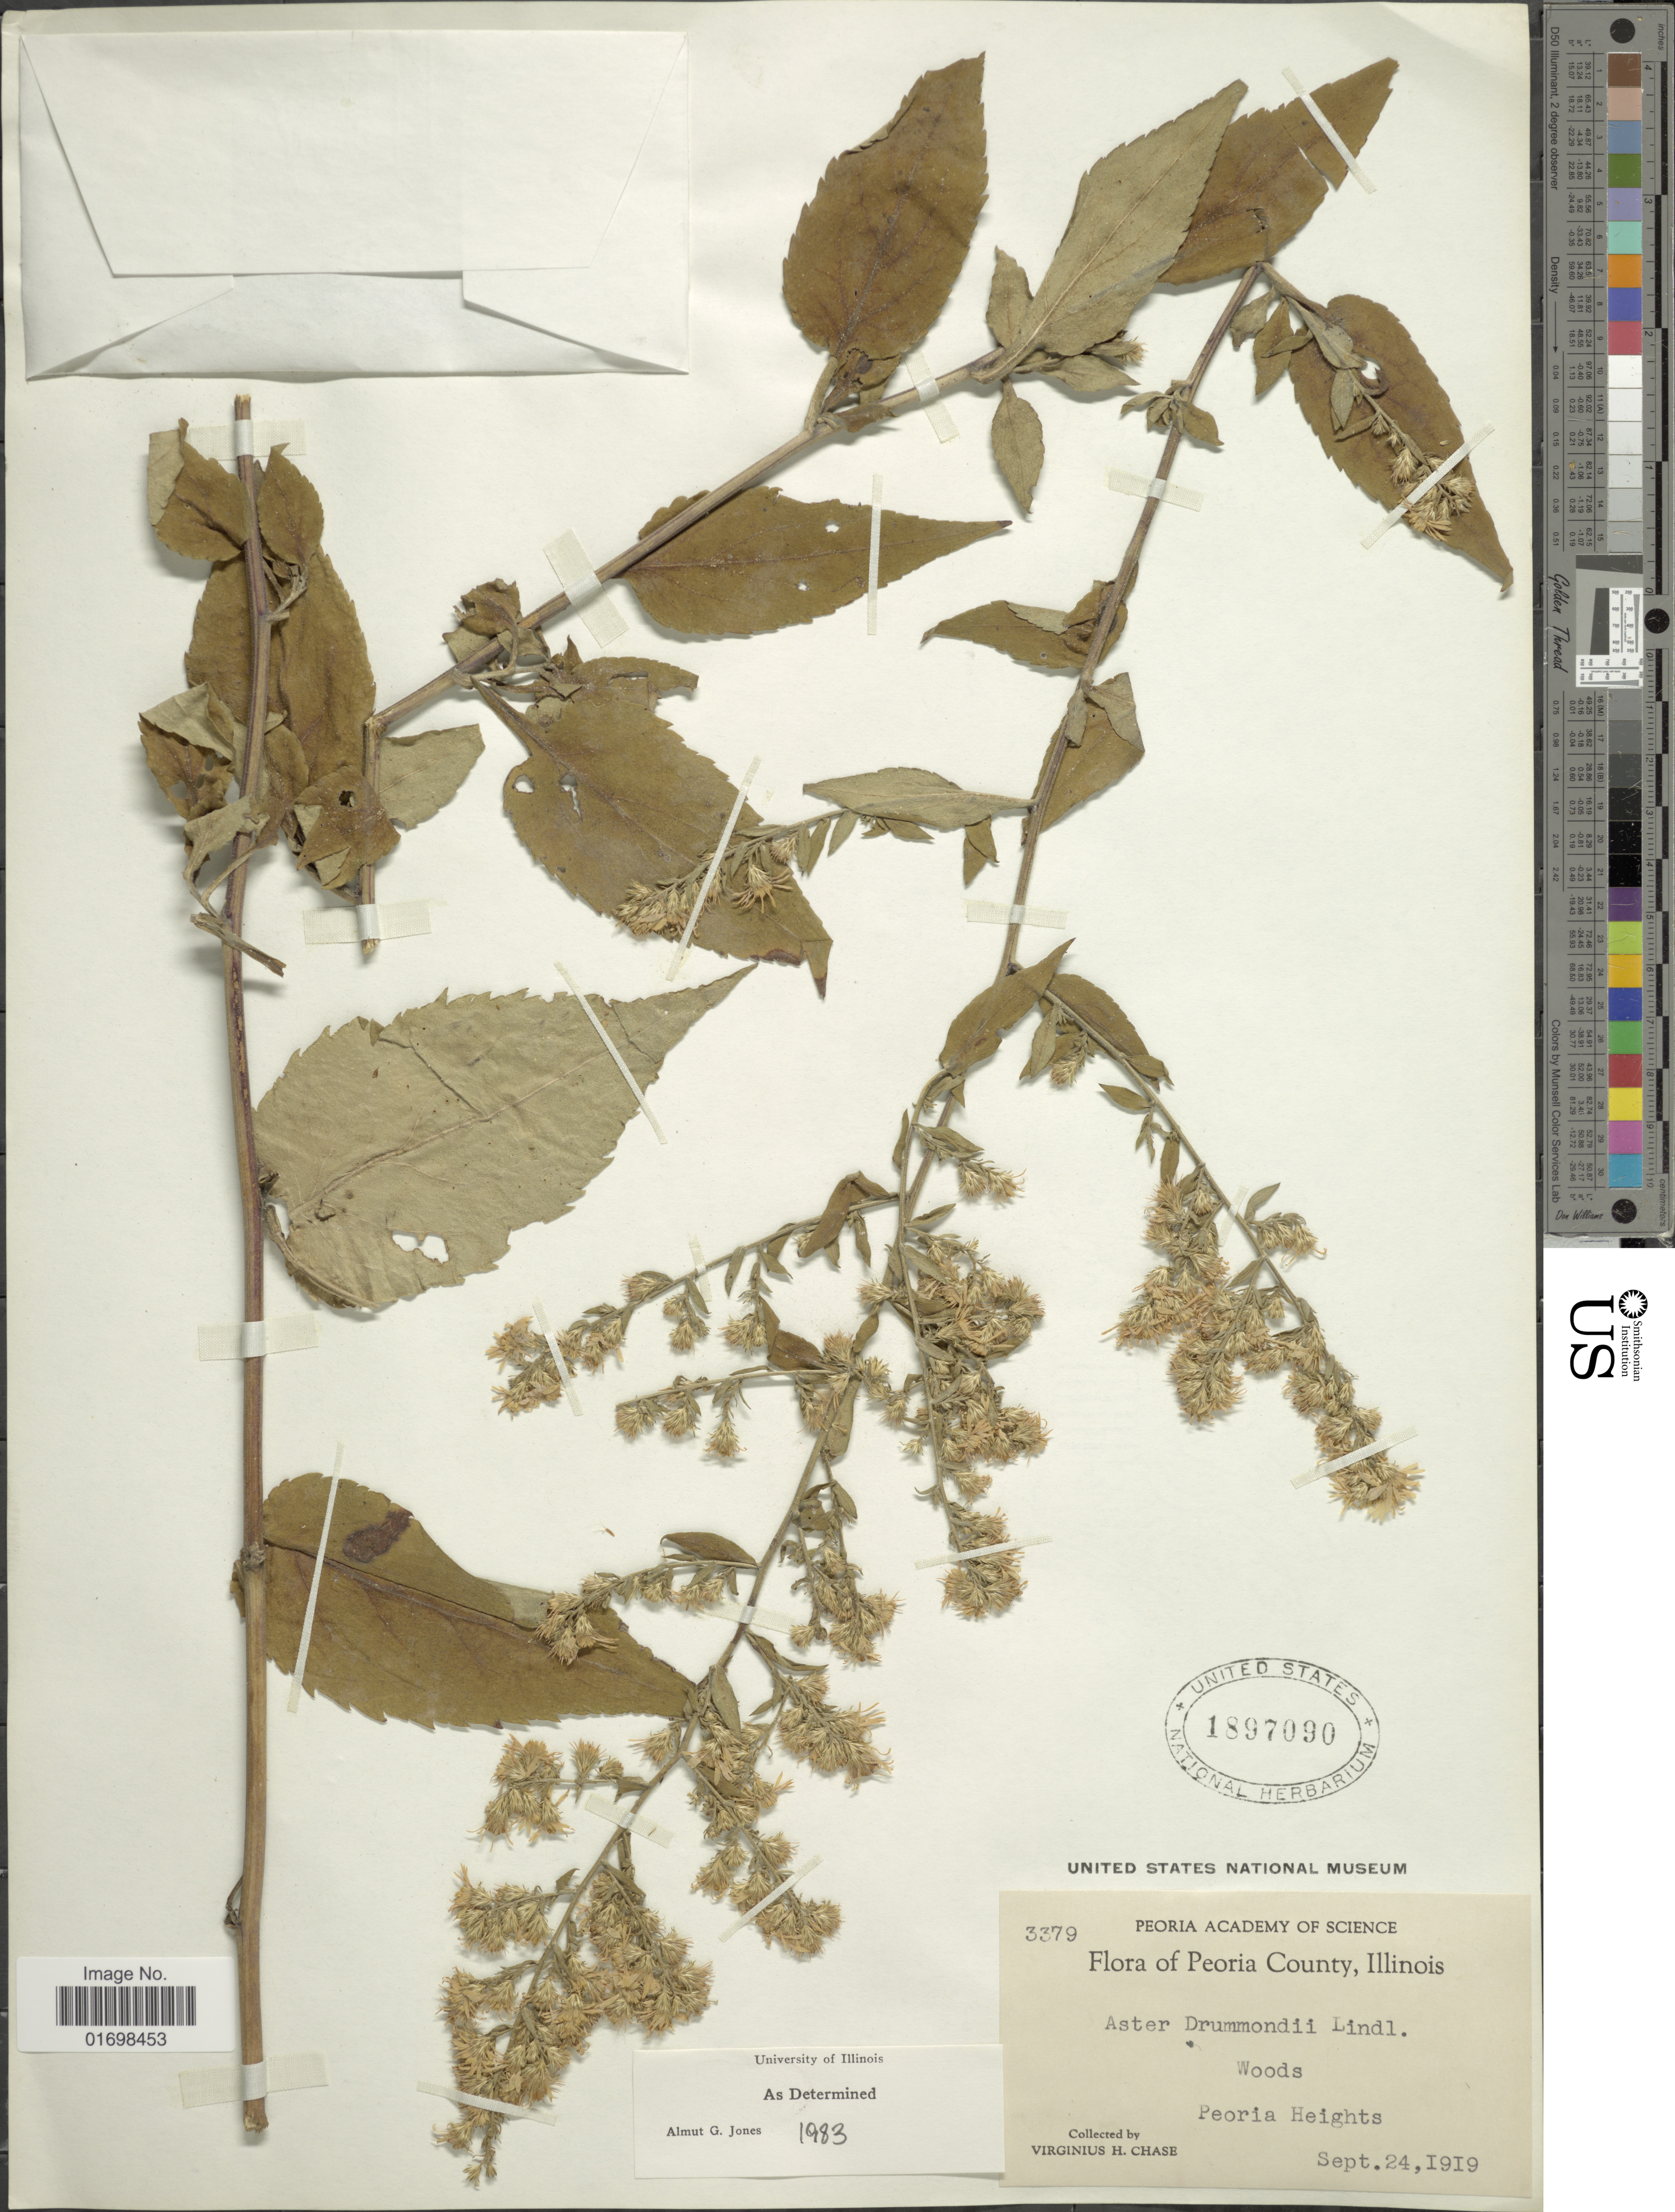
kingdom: Plantae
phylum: Tracheophyta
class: Magnoliopsida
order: Asterales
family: Asteraceae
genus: Symphyotrichum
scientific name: Symphyotrichum drummondii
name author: (Lindl.) G.L. Nesom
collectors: V. H. Chase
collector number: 3379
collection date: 1919-09-24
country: United States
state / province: Illinois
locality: Peoria County, Illinois, Peoria Heights.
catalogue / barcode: US 1897090